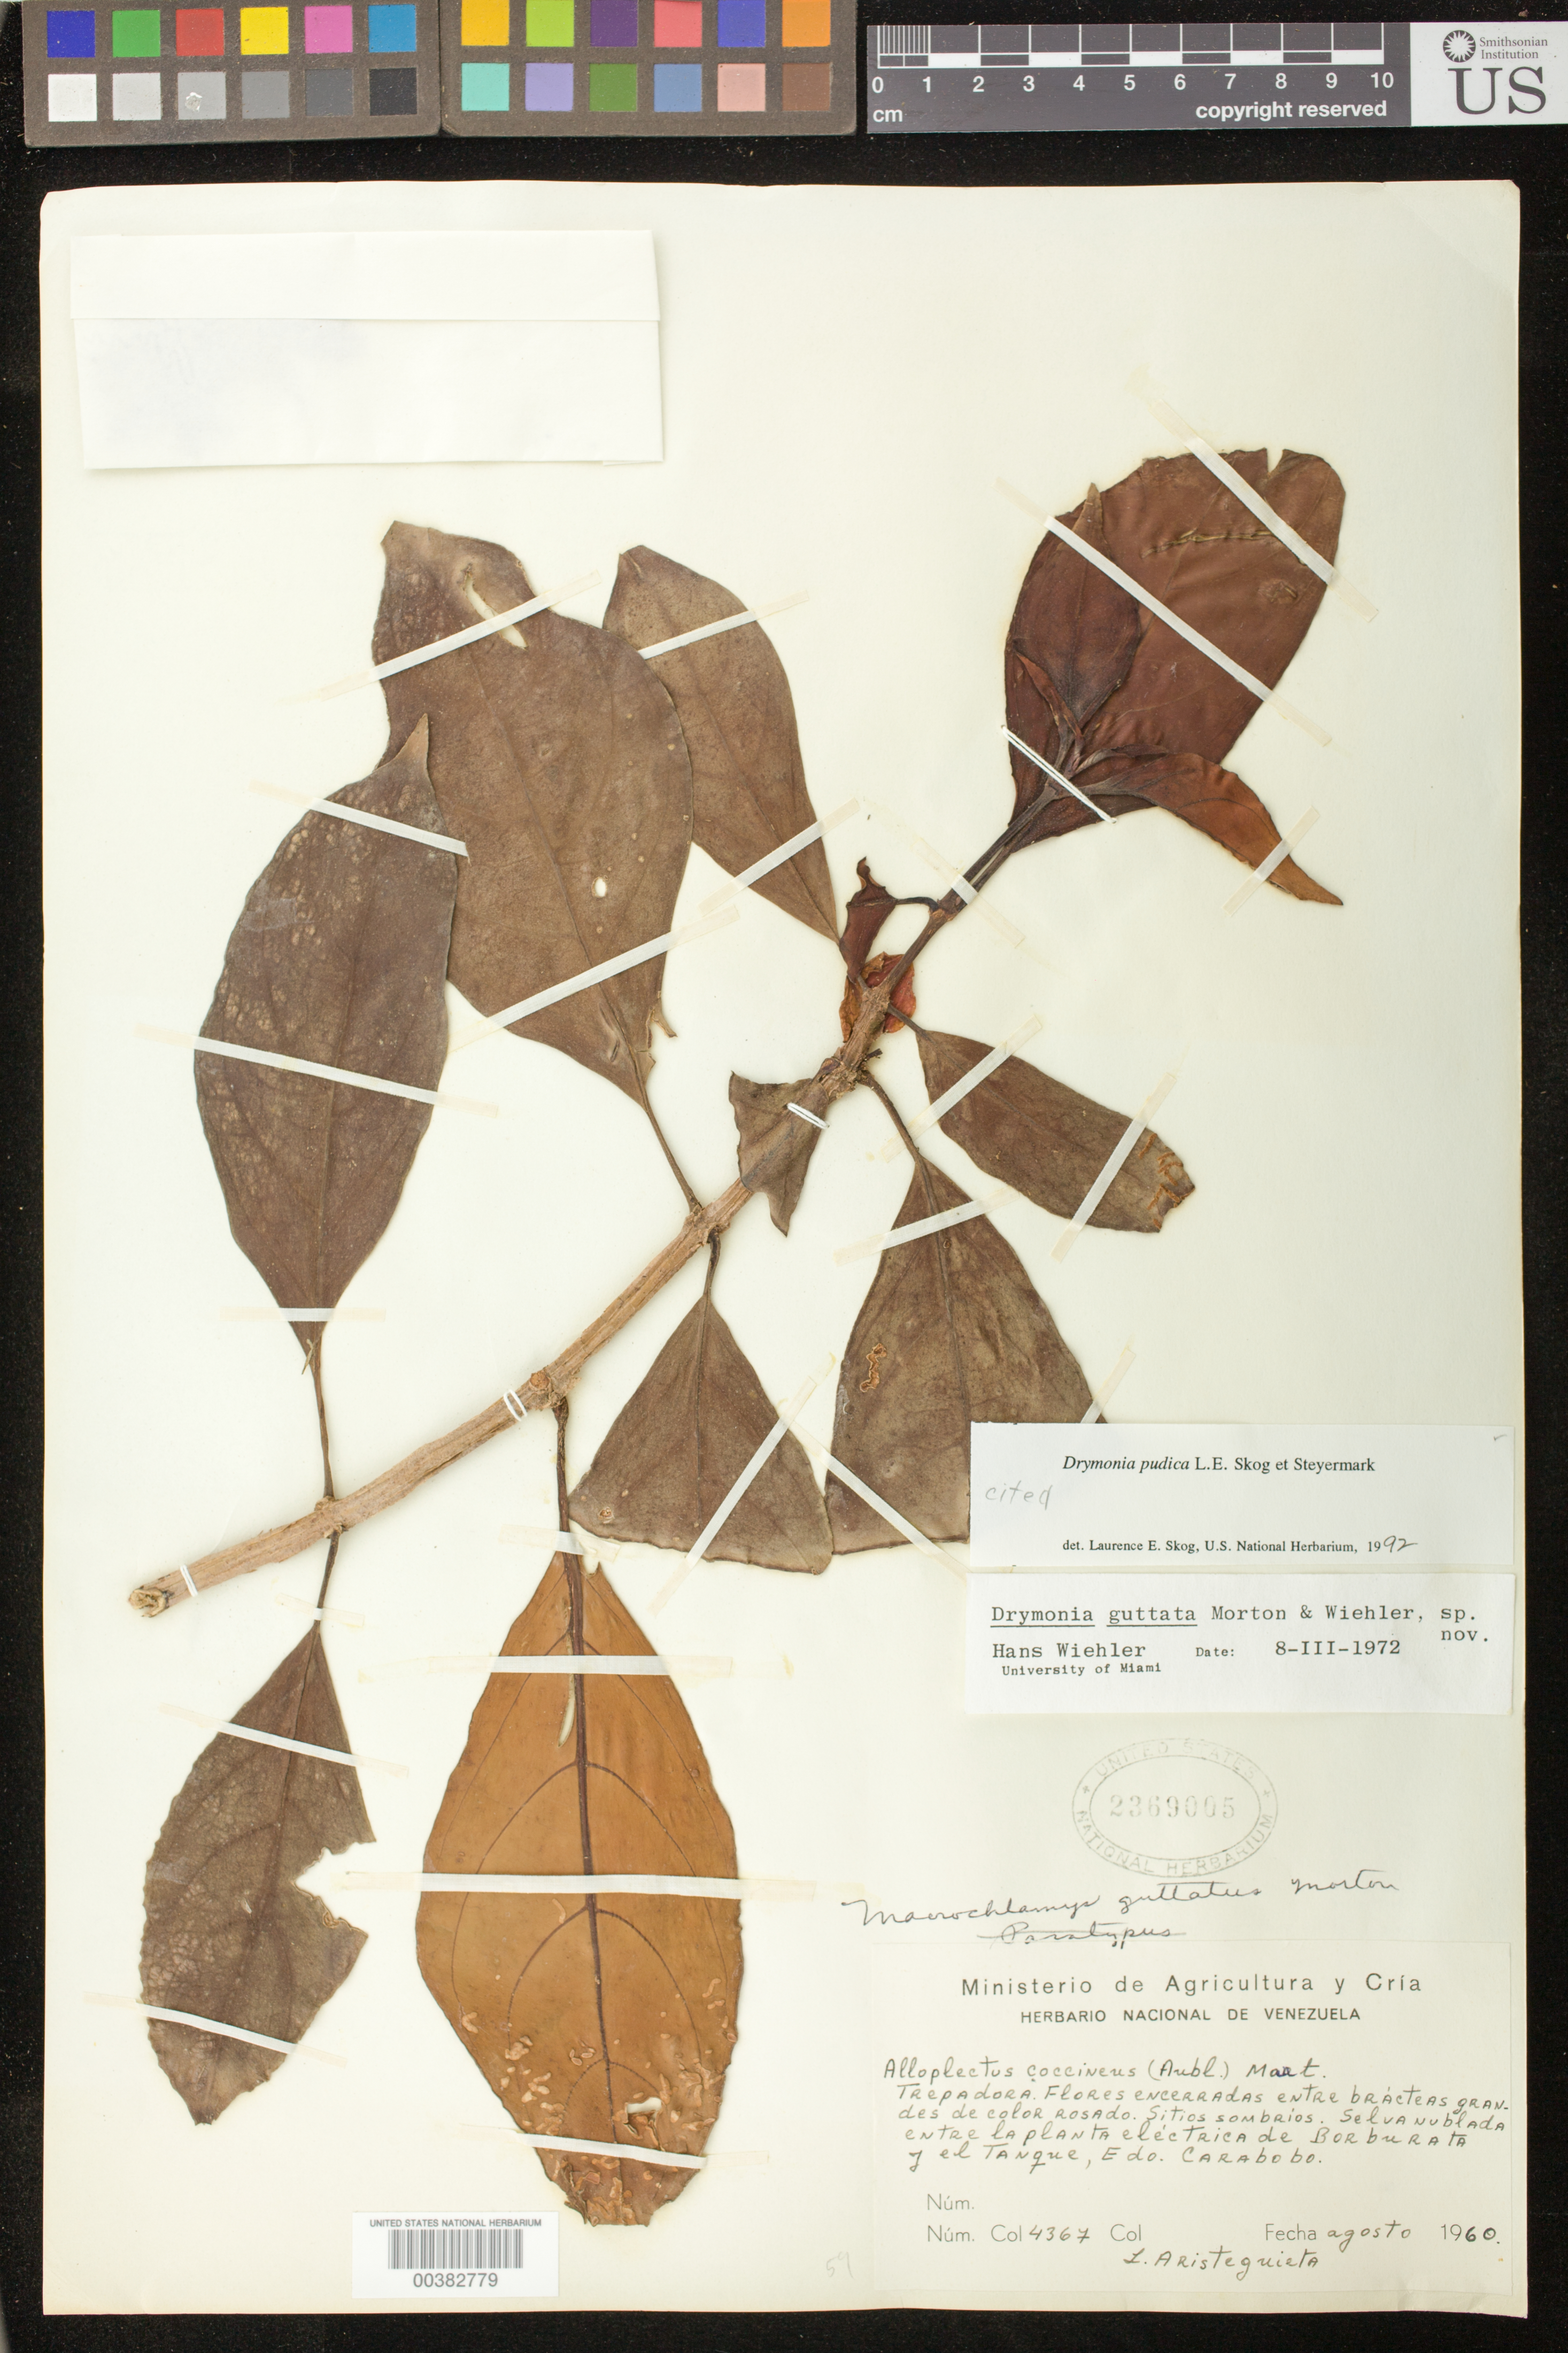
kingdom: Plantae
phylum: Tracheophyta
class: Magnoliopsida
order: Lamiales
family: Gesneriaceae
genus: Drymonia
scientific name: Drymonia pudica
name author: L.E. Skog & Steyerm.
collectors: L. Aristeguieta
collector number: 4367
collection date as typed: Aug 1960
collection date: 1960-08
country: Venezuela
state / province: Carabobo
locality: Entre la planta electrica de Borburata y El Tanque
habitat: Selva nublada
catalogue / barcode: US 2369005